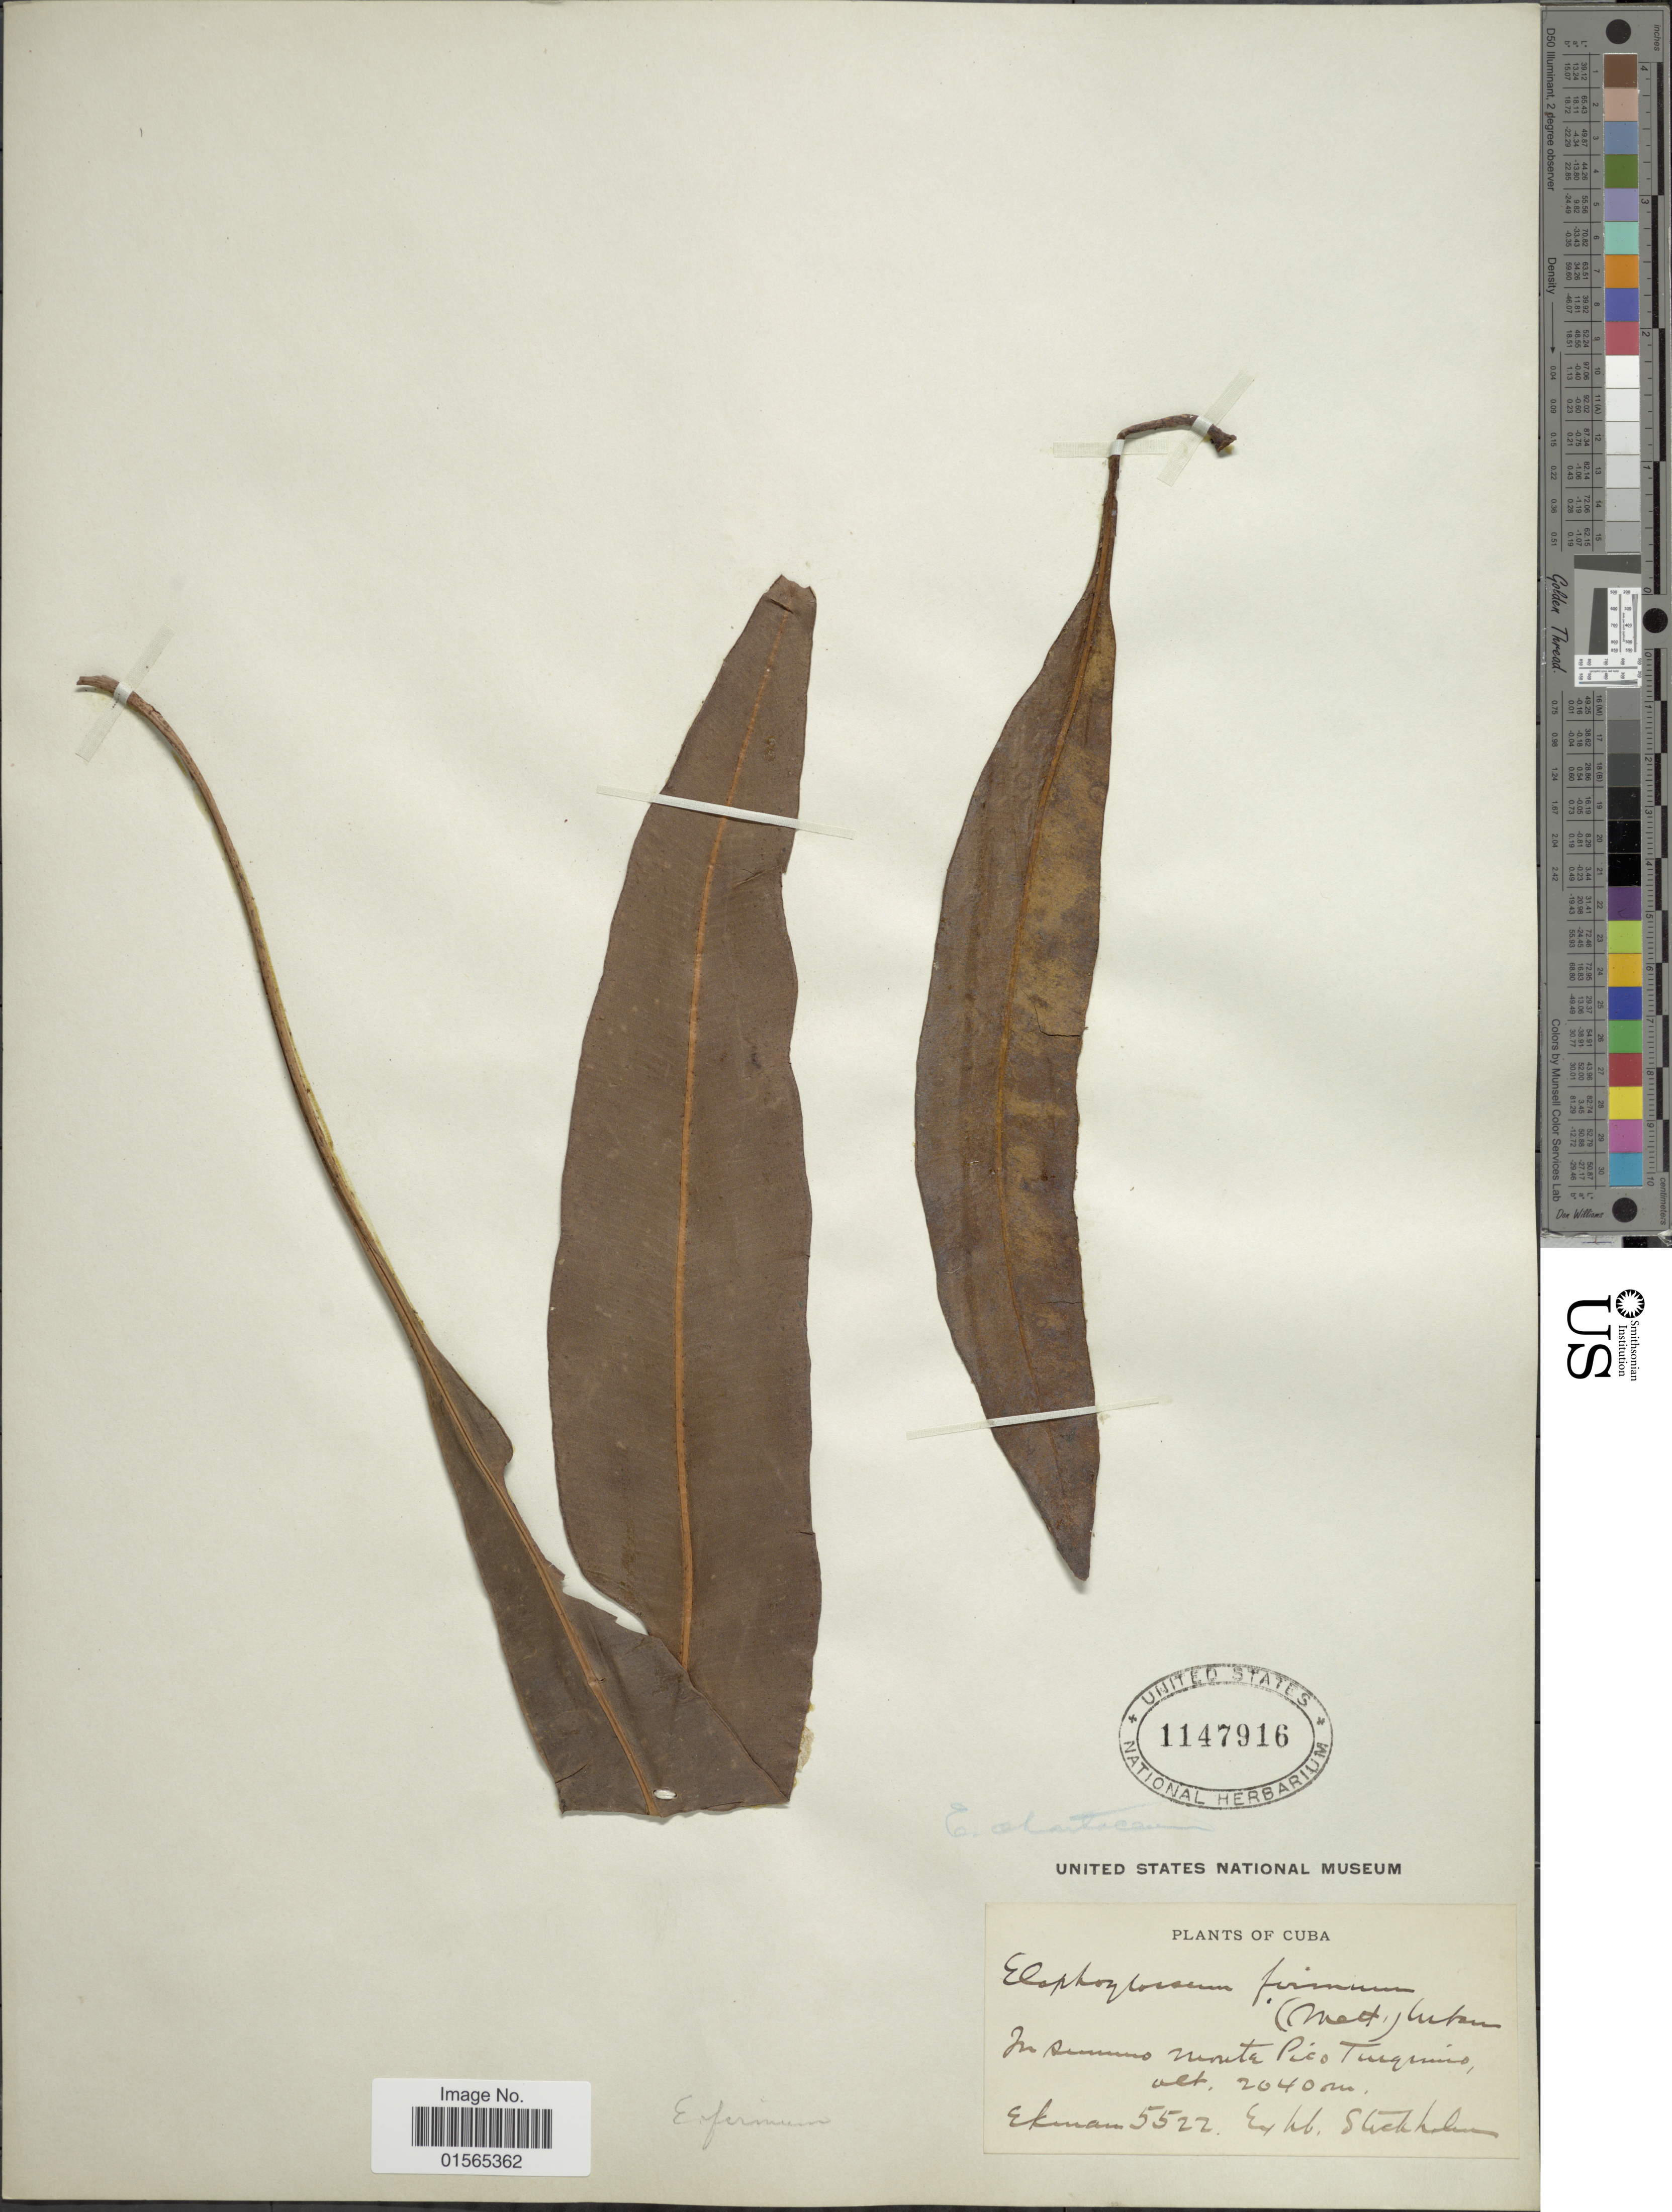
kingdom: Plantae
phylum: Tracheophyta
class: Polypodiopsida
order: Polypodiales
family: Dryopteridaceae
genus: Elaphoglossum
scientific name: Elaphoglossum firmum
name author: (Mett.) Urb.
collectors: -. Ekman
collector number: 5522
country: Cuba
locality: In summo Monte Pico Turquino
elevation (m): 2040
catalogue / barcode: US 1147916